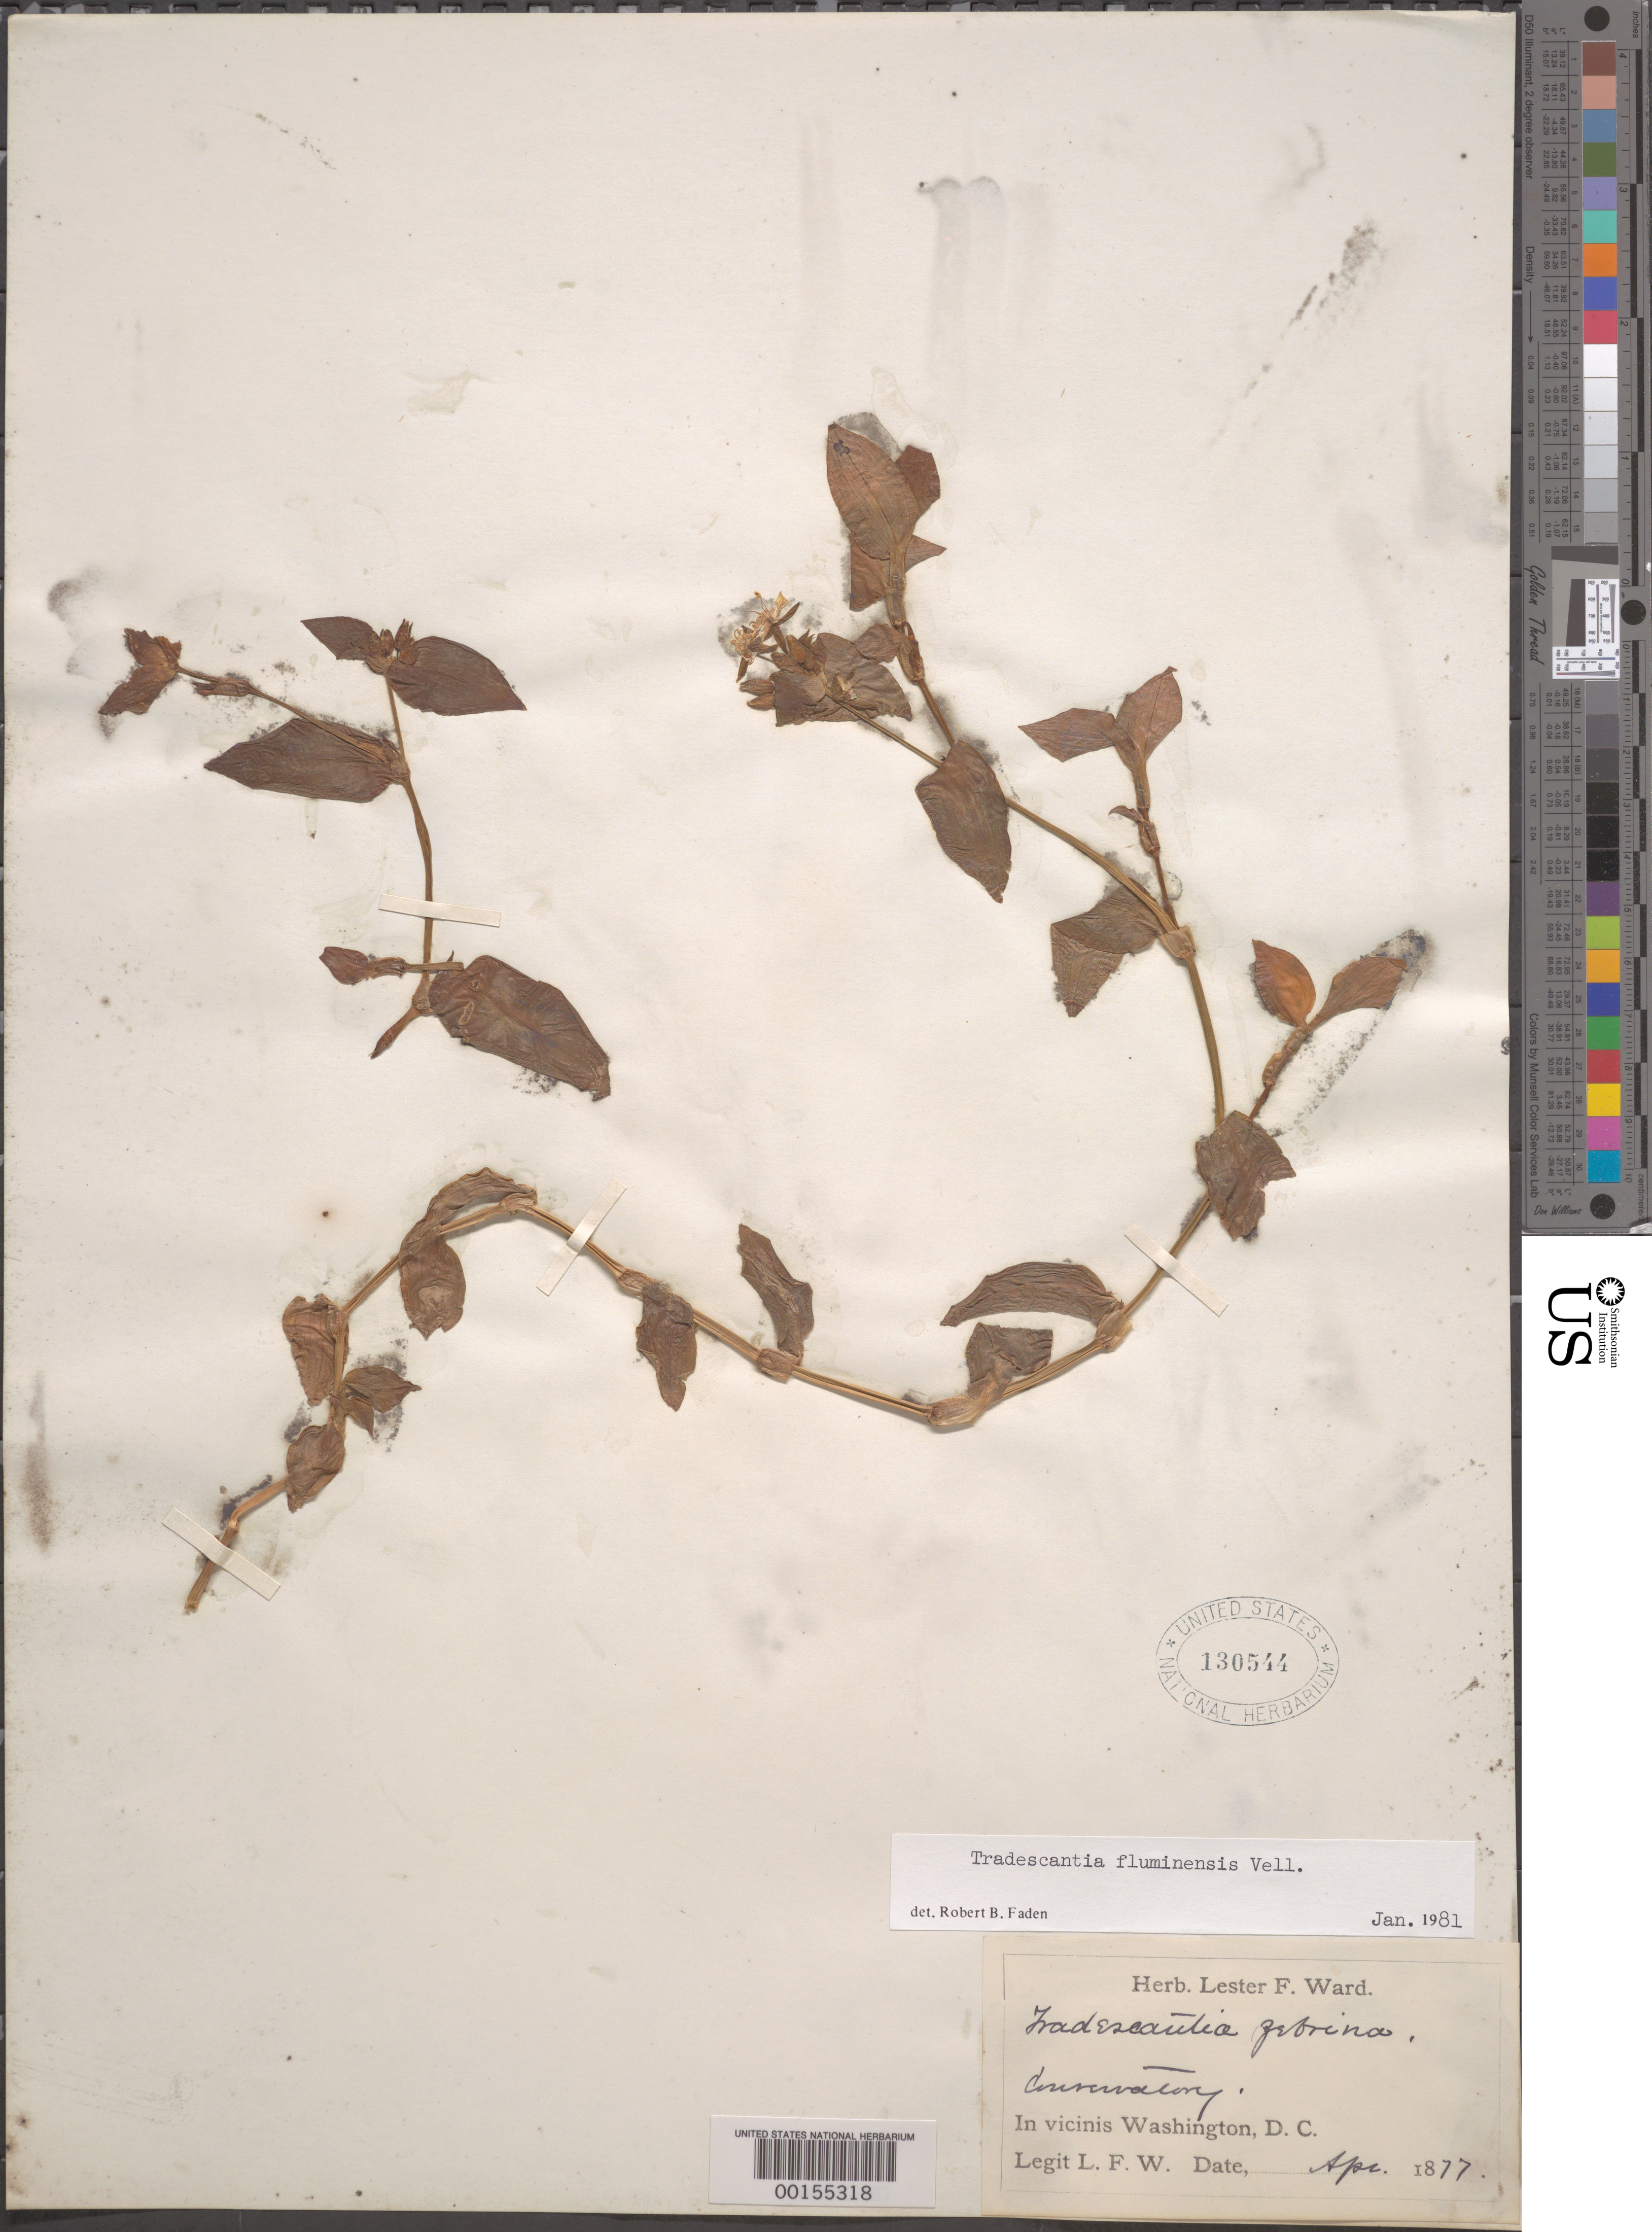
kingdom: Plantae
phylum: Tracheophyta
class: Liliopsida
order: Commelinales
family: Commelinaceae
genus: Tradescantia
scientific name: Tradescantia fluminensis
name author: Vell.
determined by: Faden, Robert B., (US), Smithsonian Institution - National Museum of Natural History (UNITED STATES)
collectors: L. F. Ward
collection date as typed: Apr 1877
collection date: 1877-04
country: United States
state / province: District of Columbia / Maryland / Virginia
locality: Washington, D.C. and vicinity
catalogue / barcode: US 130544